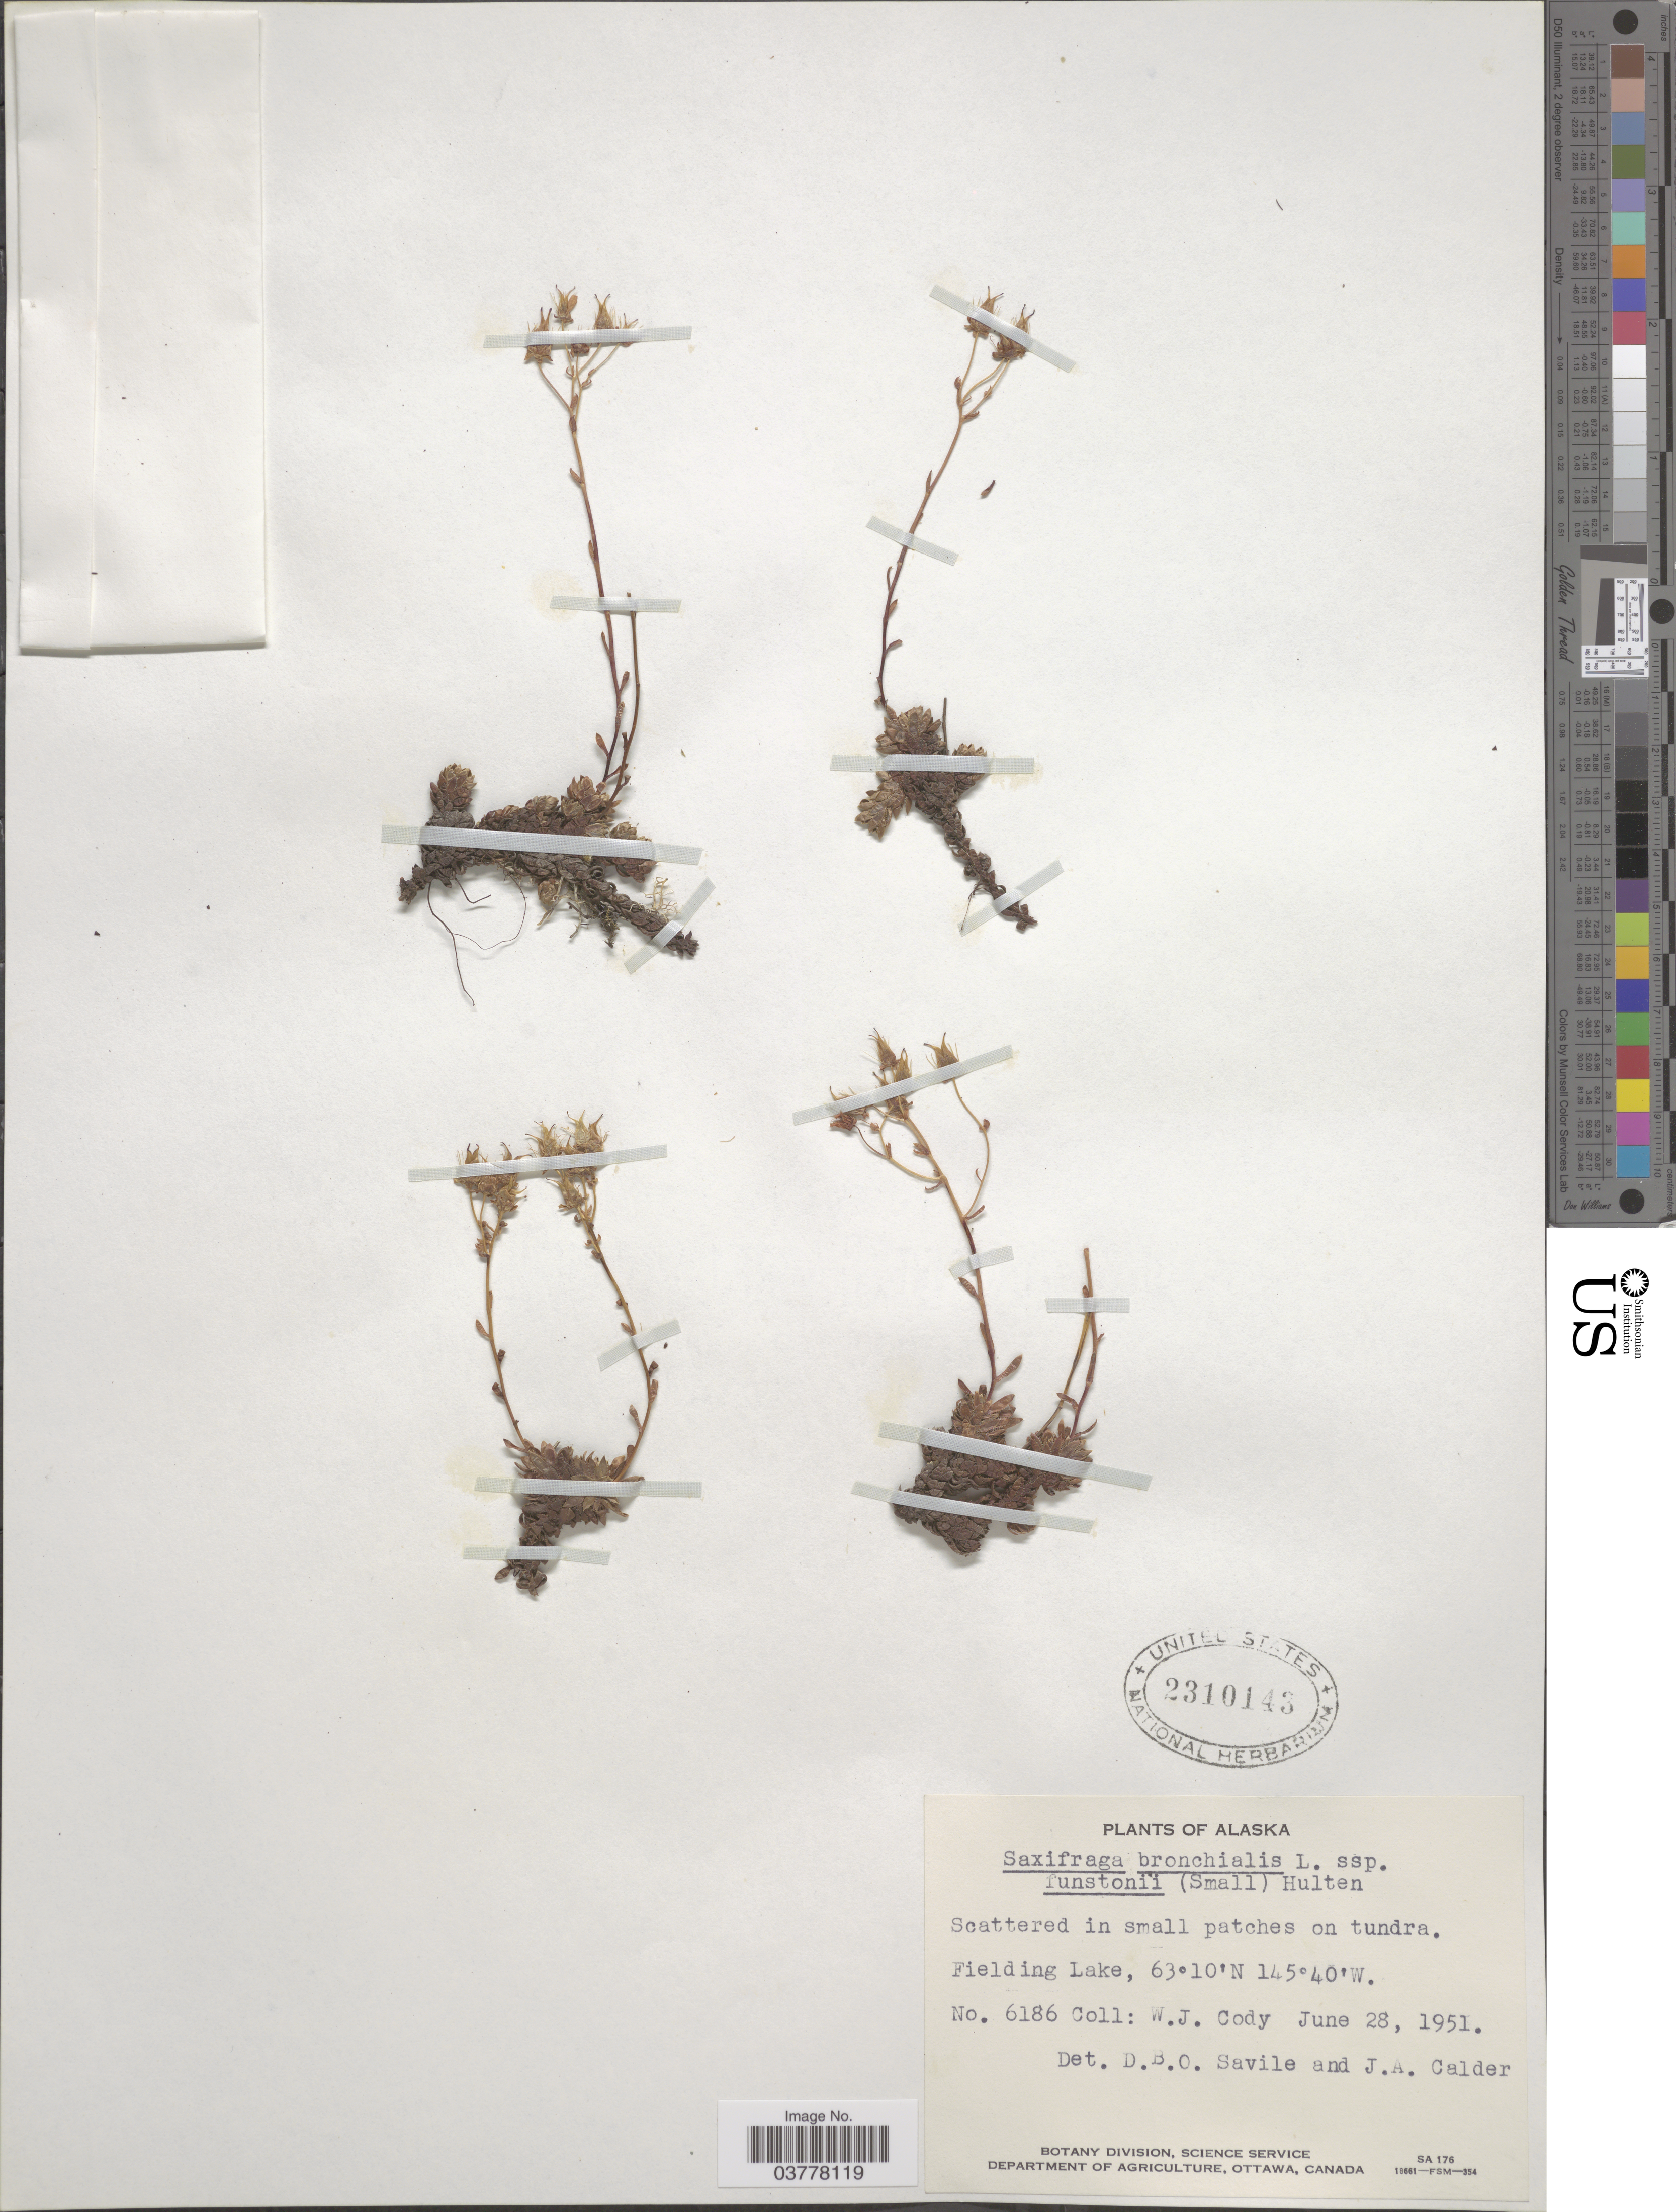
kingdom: Plantae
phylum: Tracheophyta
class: Magnoliopsida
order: Saxifragales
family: Saxifragaceae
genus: Saxifraga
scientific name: Saxifraga bronchialis subsp. funstonii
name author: (Small) Hultén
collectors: W. Cody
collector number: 6186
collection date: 1951-06-28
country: United States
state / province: Alaska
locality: Fielding Lake.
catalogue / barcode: US 2310143